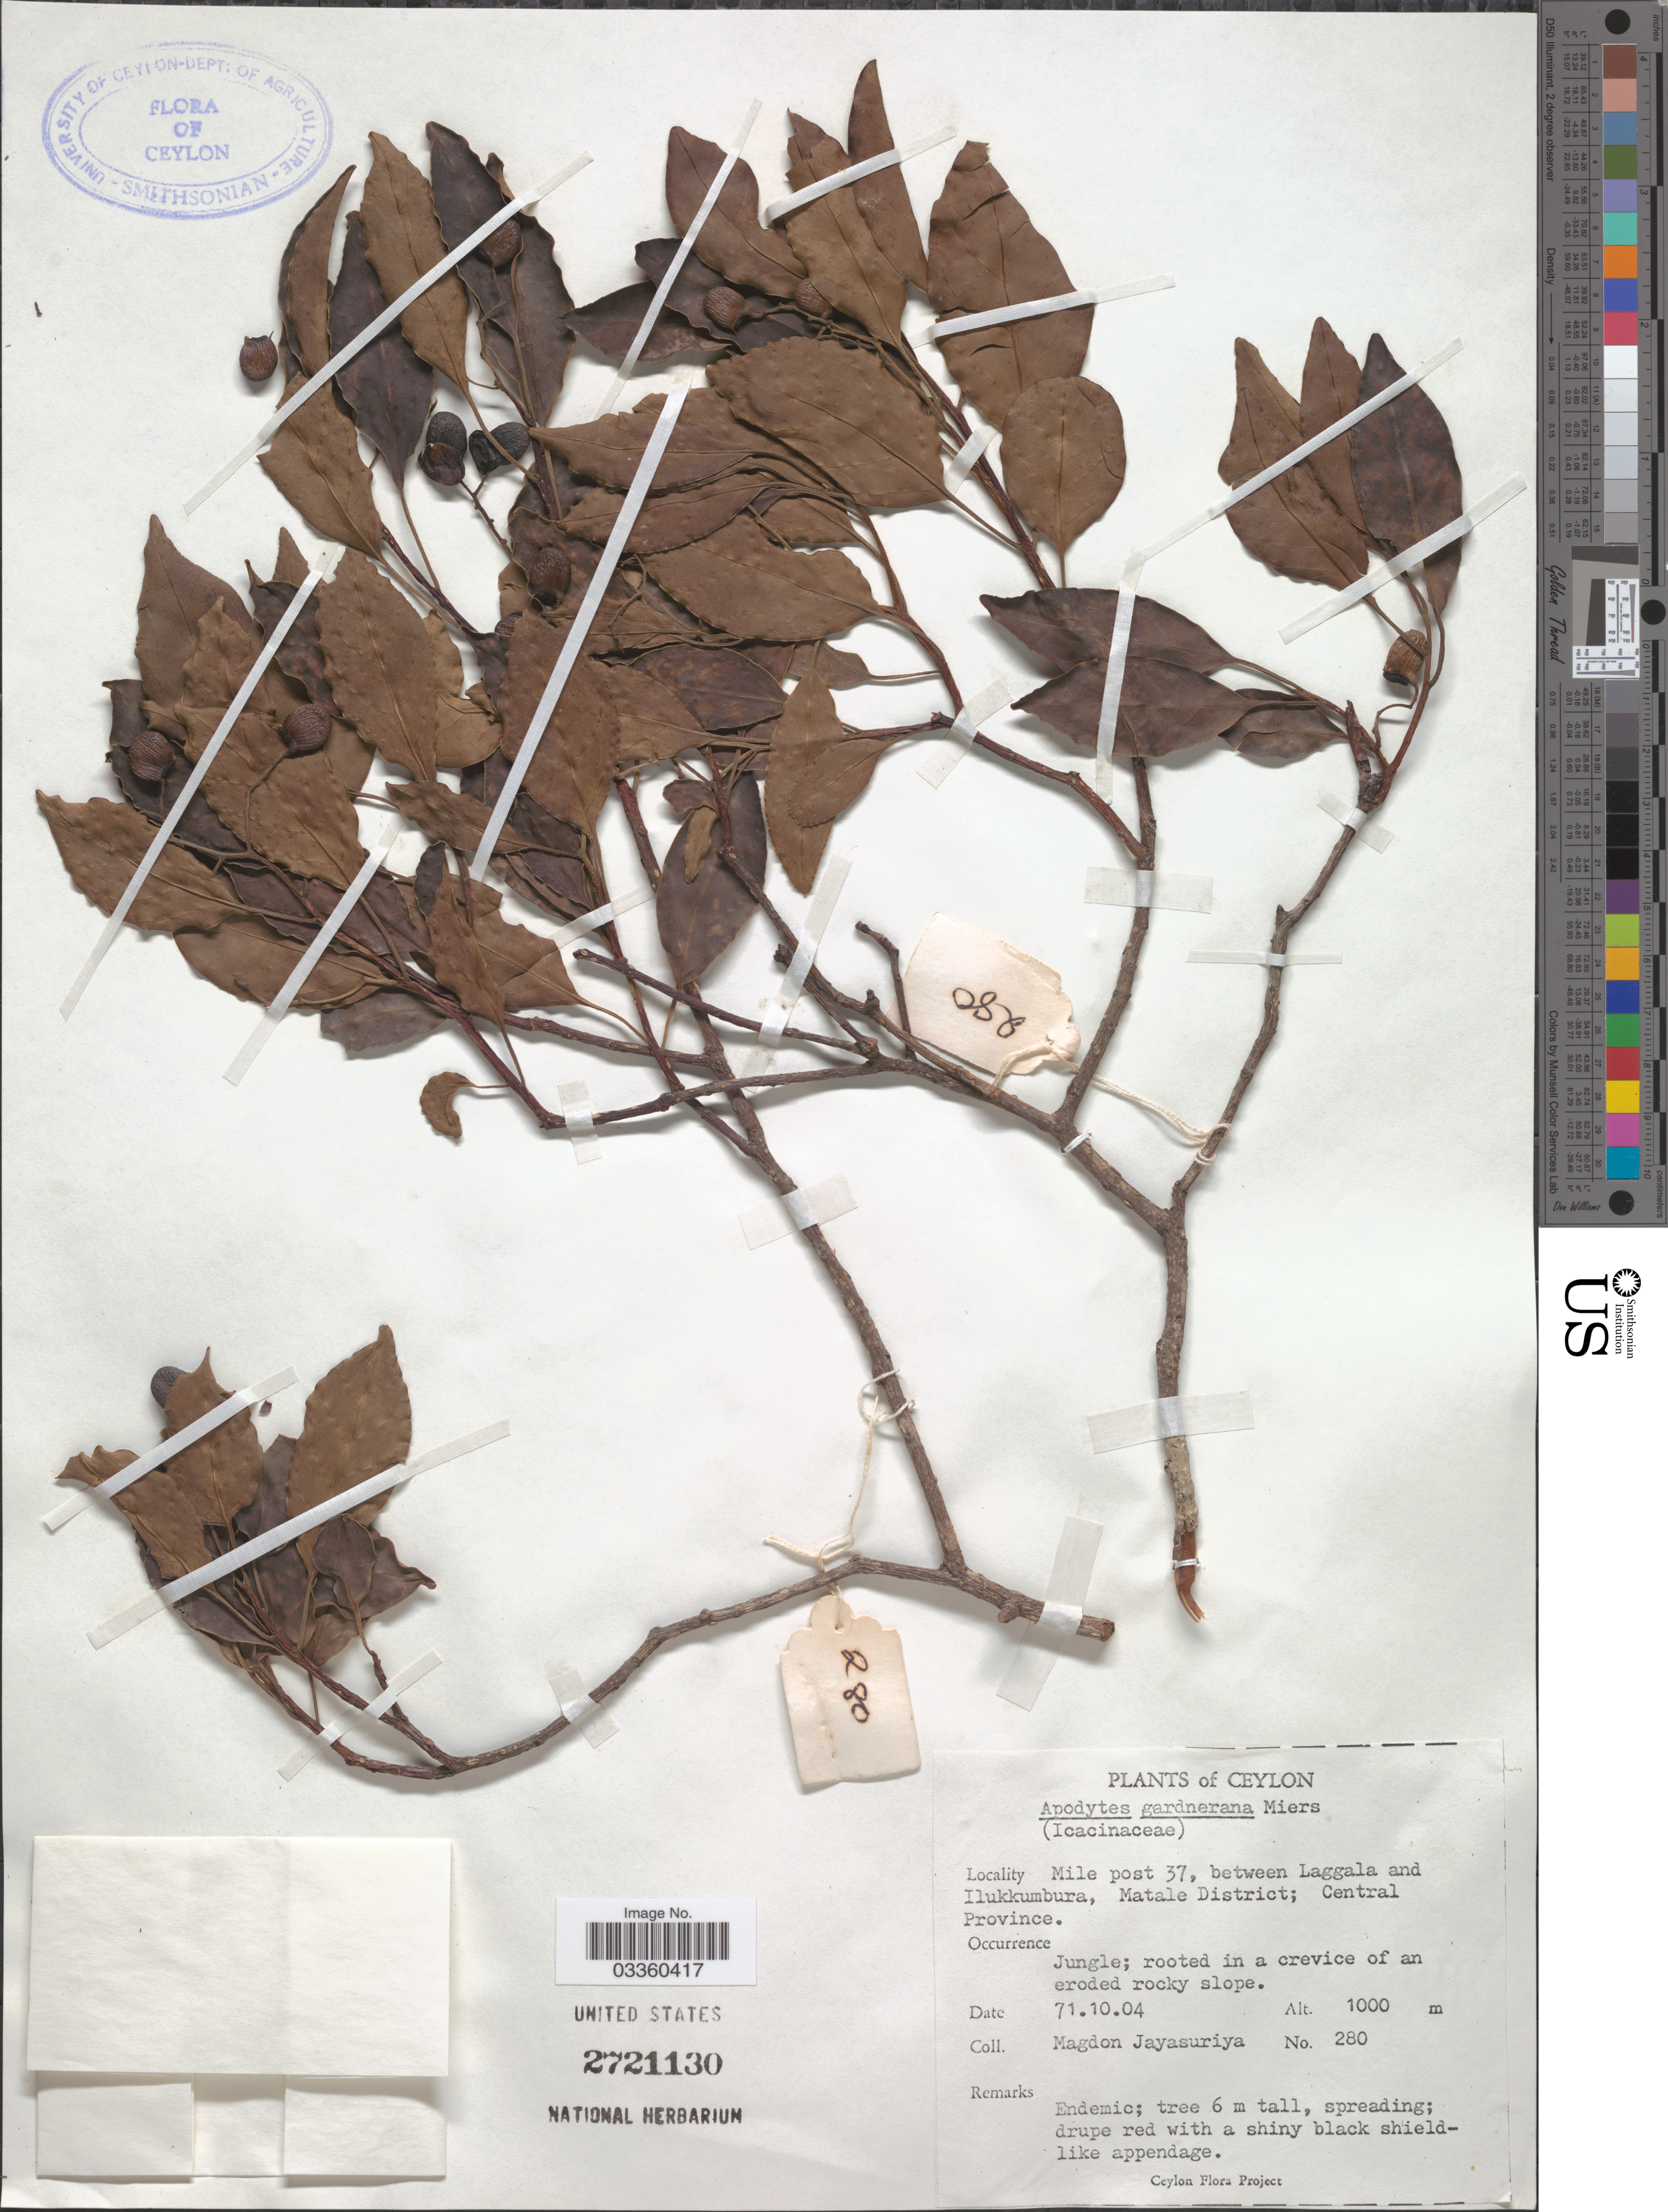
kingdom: Plantae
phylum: Tracheophyta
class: Magnoliopsida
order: Metteniusales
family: Metteniusaceae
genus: Apodytes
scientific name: Apodytes gardneriana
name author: Miers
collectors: A. H. Jayasuriya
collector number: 280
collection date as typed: Transcribed d/m/y: 4/10/71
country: Sri Lanka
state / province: Central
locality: Ceylon. Mile post 37, between Laggala and Ilukkumbura, Matale District.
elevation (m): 1000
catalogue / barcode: US 2721130